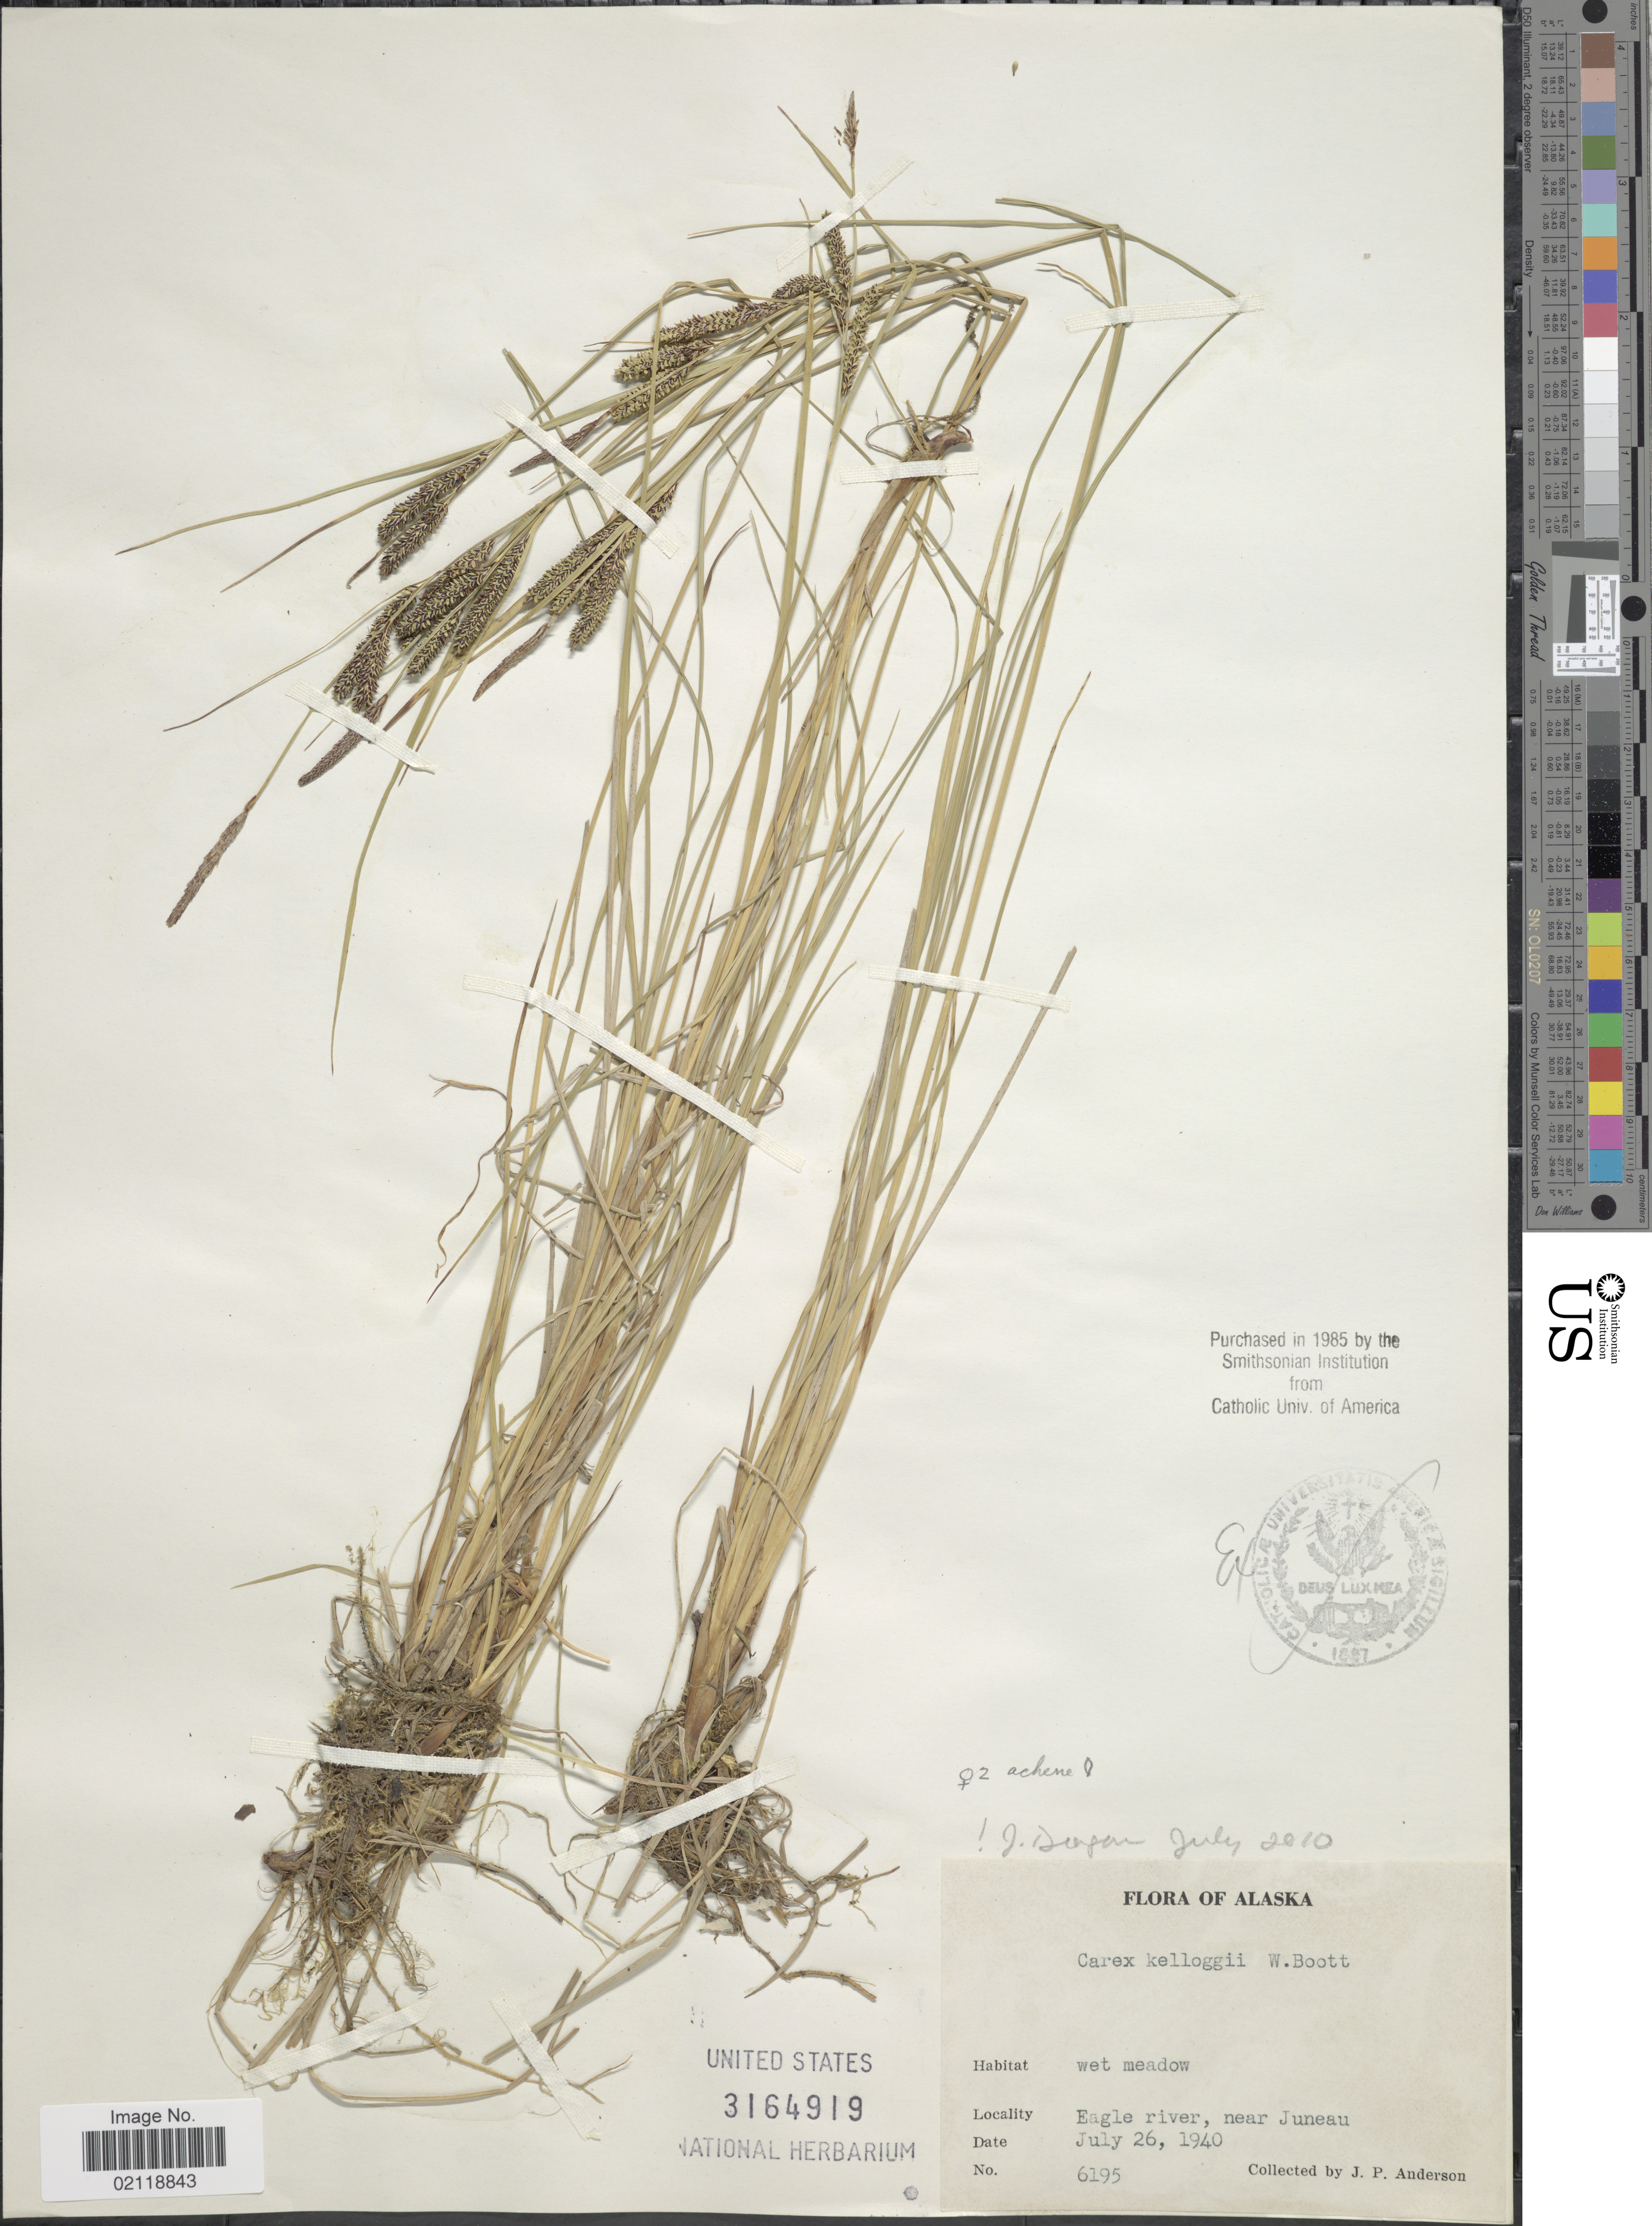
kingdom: Plantae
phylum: Tracheophyta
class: Liliopsida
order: Poales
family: Cyperaceae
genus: Carex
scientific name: Carex kelloggii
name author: W. Boott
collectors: J. P. Anderson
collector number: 6195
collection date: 1940-07-26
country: United States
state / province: Alaska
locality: Wet meadow, Eagle River, near Juneau.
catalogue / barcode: US 3164919